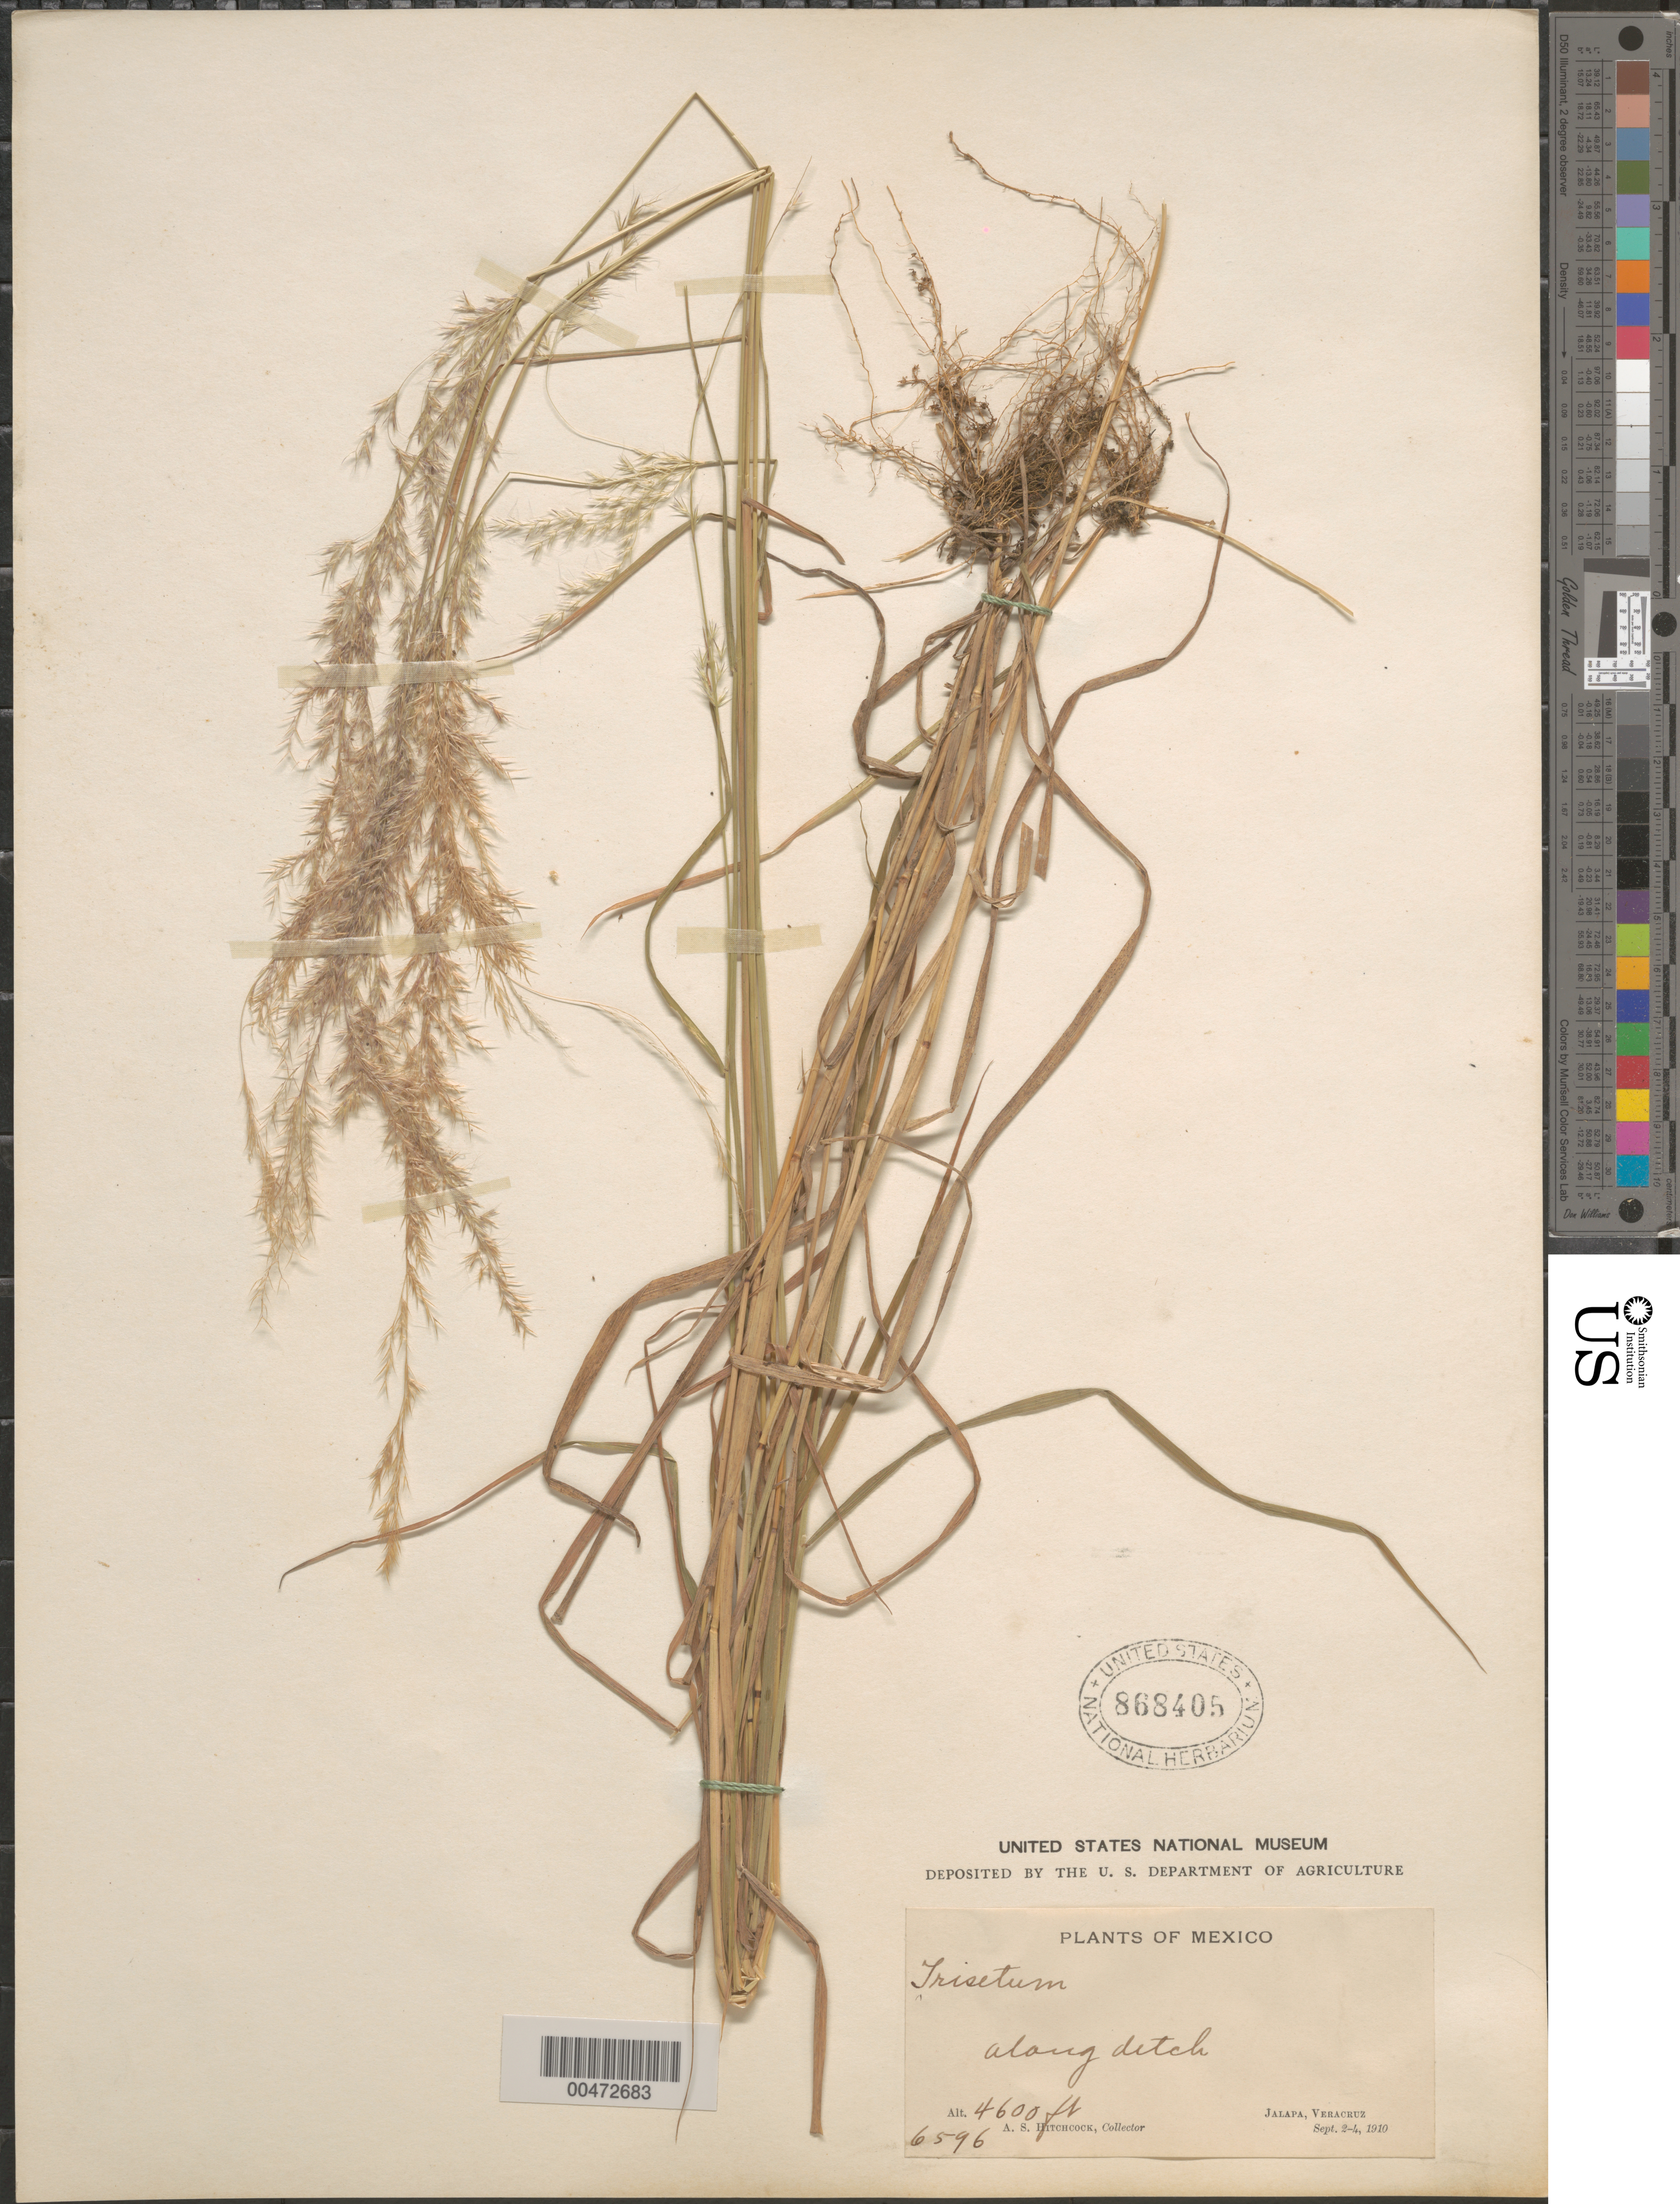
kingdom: Plantae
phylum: Tracheophyta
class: Liliopsida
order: Poales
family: Poaceae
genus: Trisetum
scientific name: Trisetum deyeuxioides var. pubescens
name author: Scribn. ex W.J. Beal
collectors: A. S. Hitchcock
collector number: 6596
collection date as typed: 2 Sep 1910 to 4 Sep 1910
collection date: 1910-09-02/1910-09-04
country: Mexico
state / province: Veracruz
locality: Jalapa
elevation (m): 1402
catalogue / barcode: US 868405